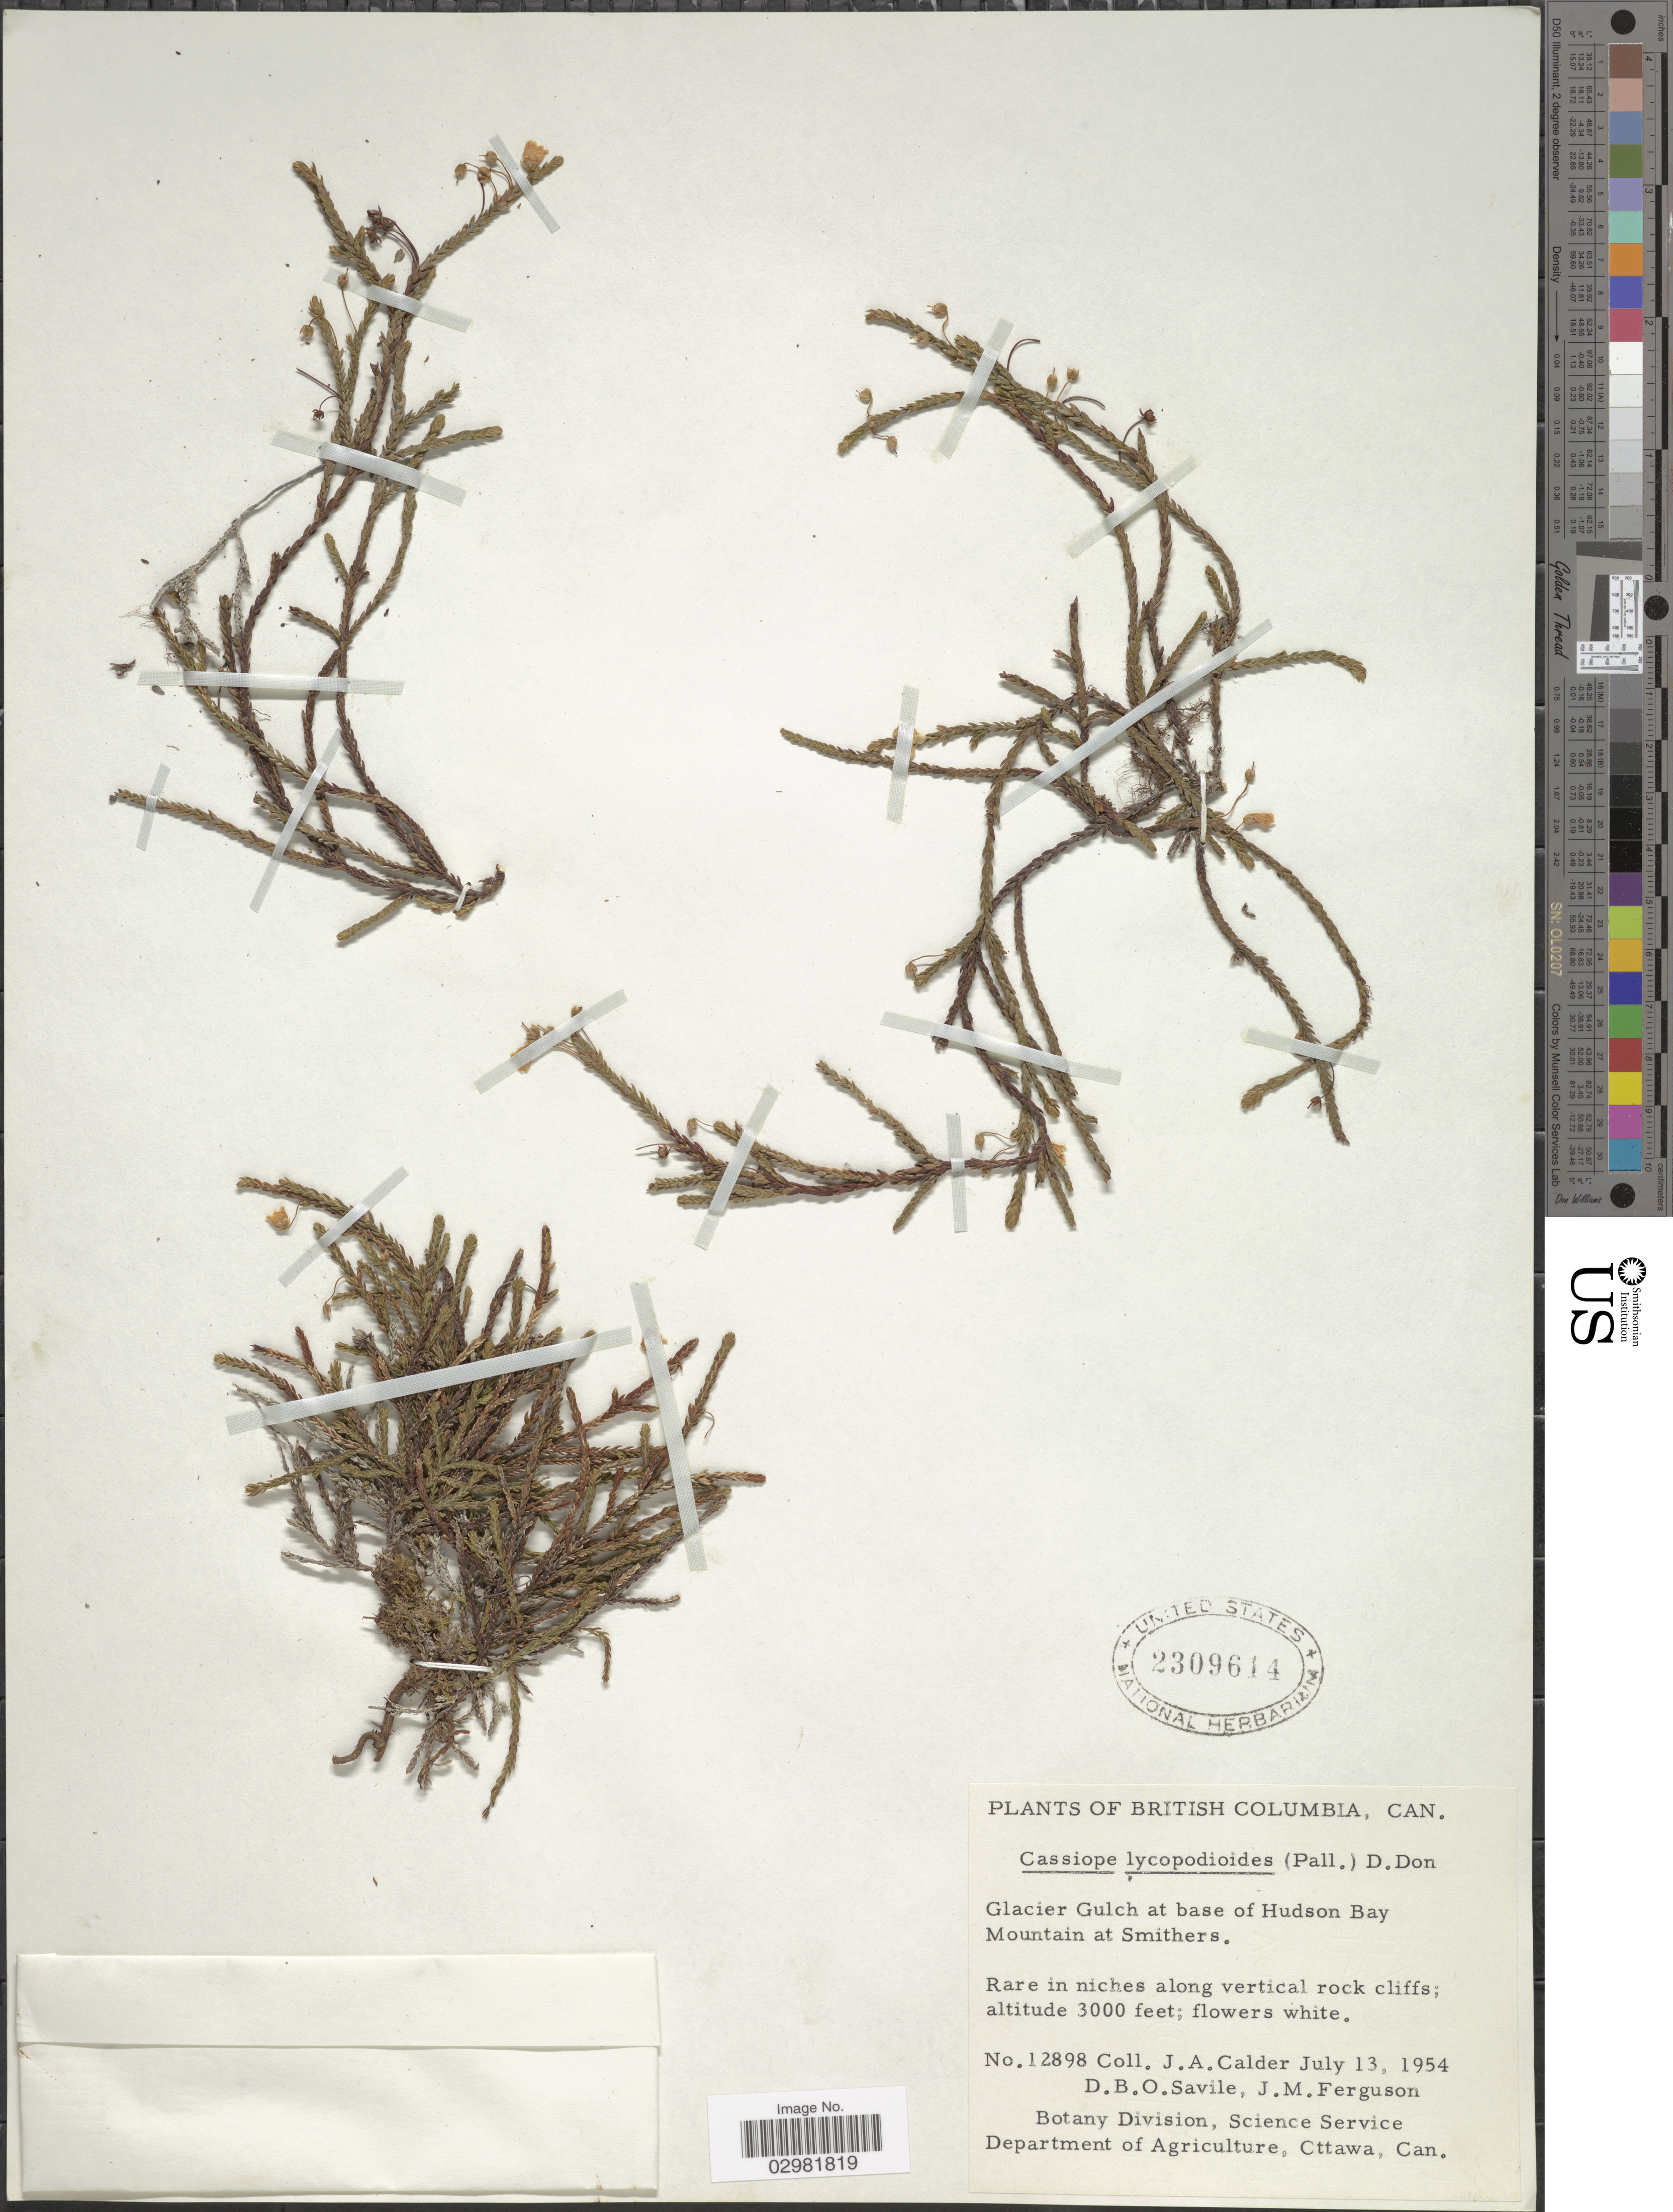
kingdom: Plantae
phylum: Tracheophyta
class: Magnoliopsida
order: Ericales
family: Ericaceae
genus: Cassiope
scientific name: Cassiope lycopodioides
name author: (Pall.) D. Don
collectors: J. A. Calder, D. Savile & J. M. Ferguson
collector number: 12898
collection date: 1954-07-13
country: Canada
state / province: British Columbia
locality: Glacier Gulch at bade of Hudson Bay. Mountain at Smithers.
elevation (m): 914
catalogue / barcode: US 2309614